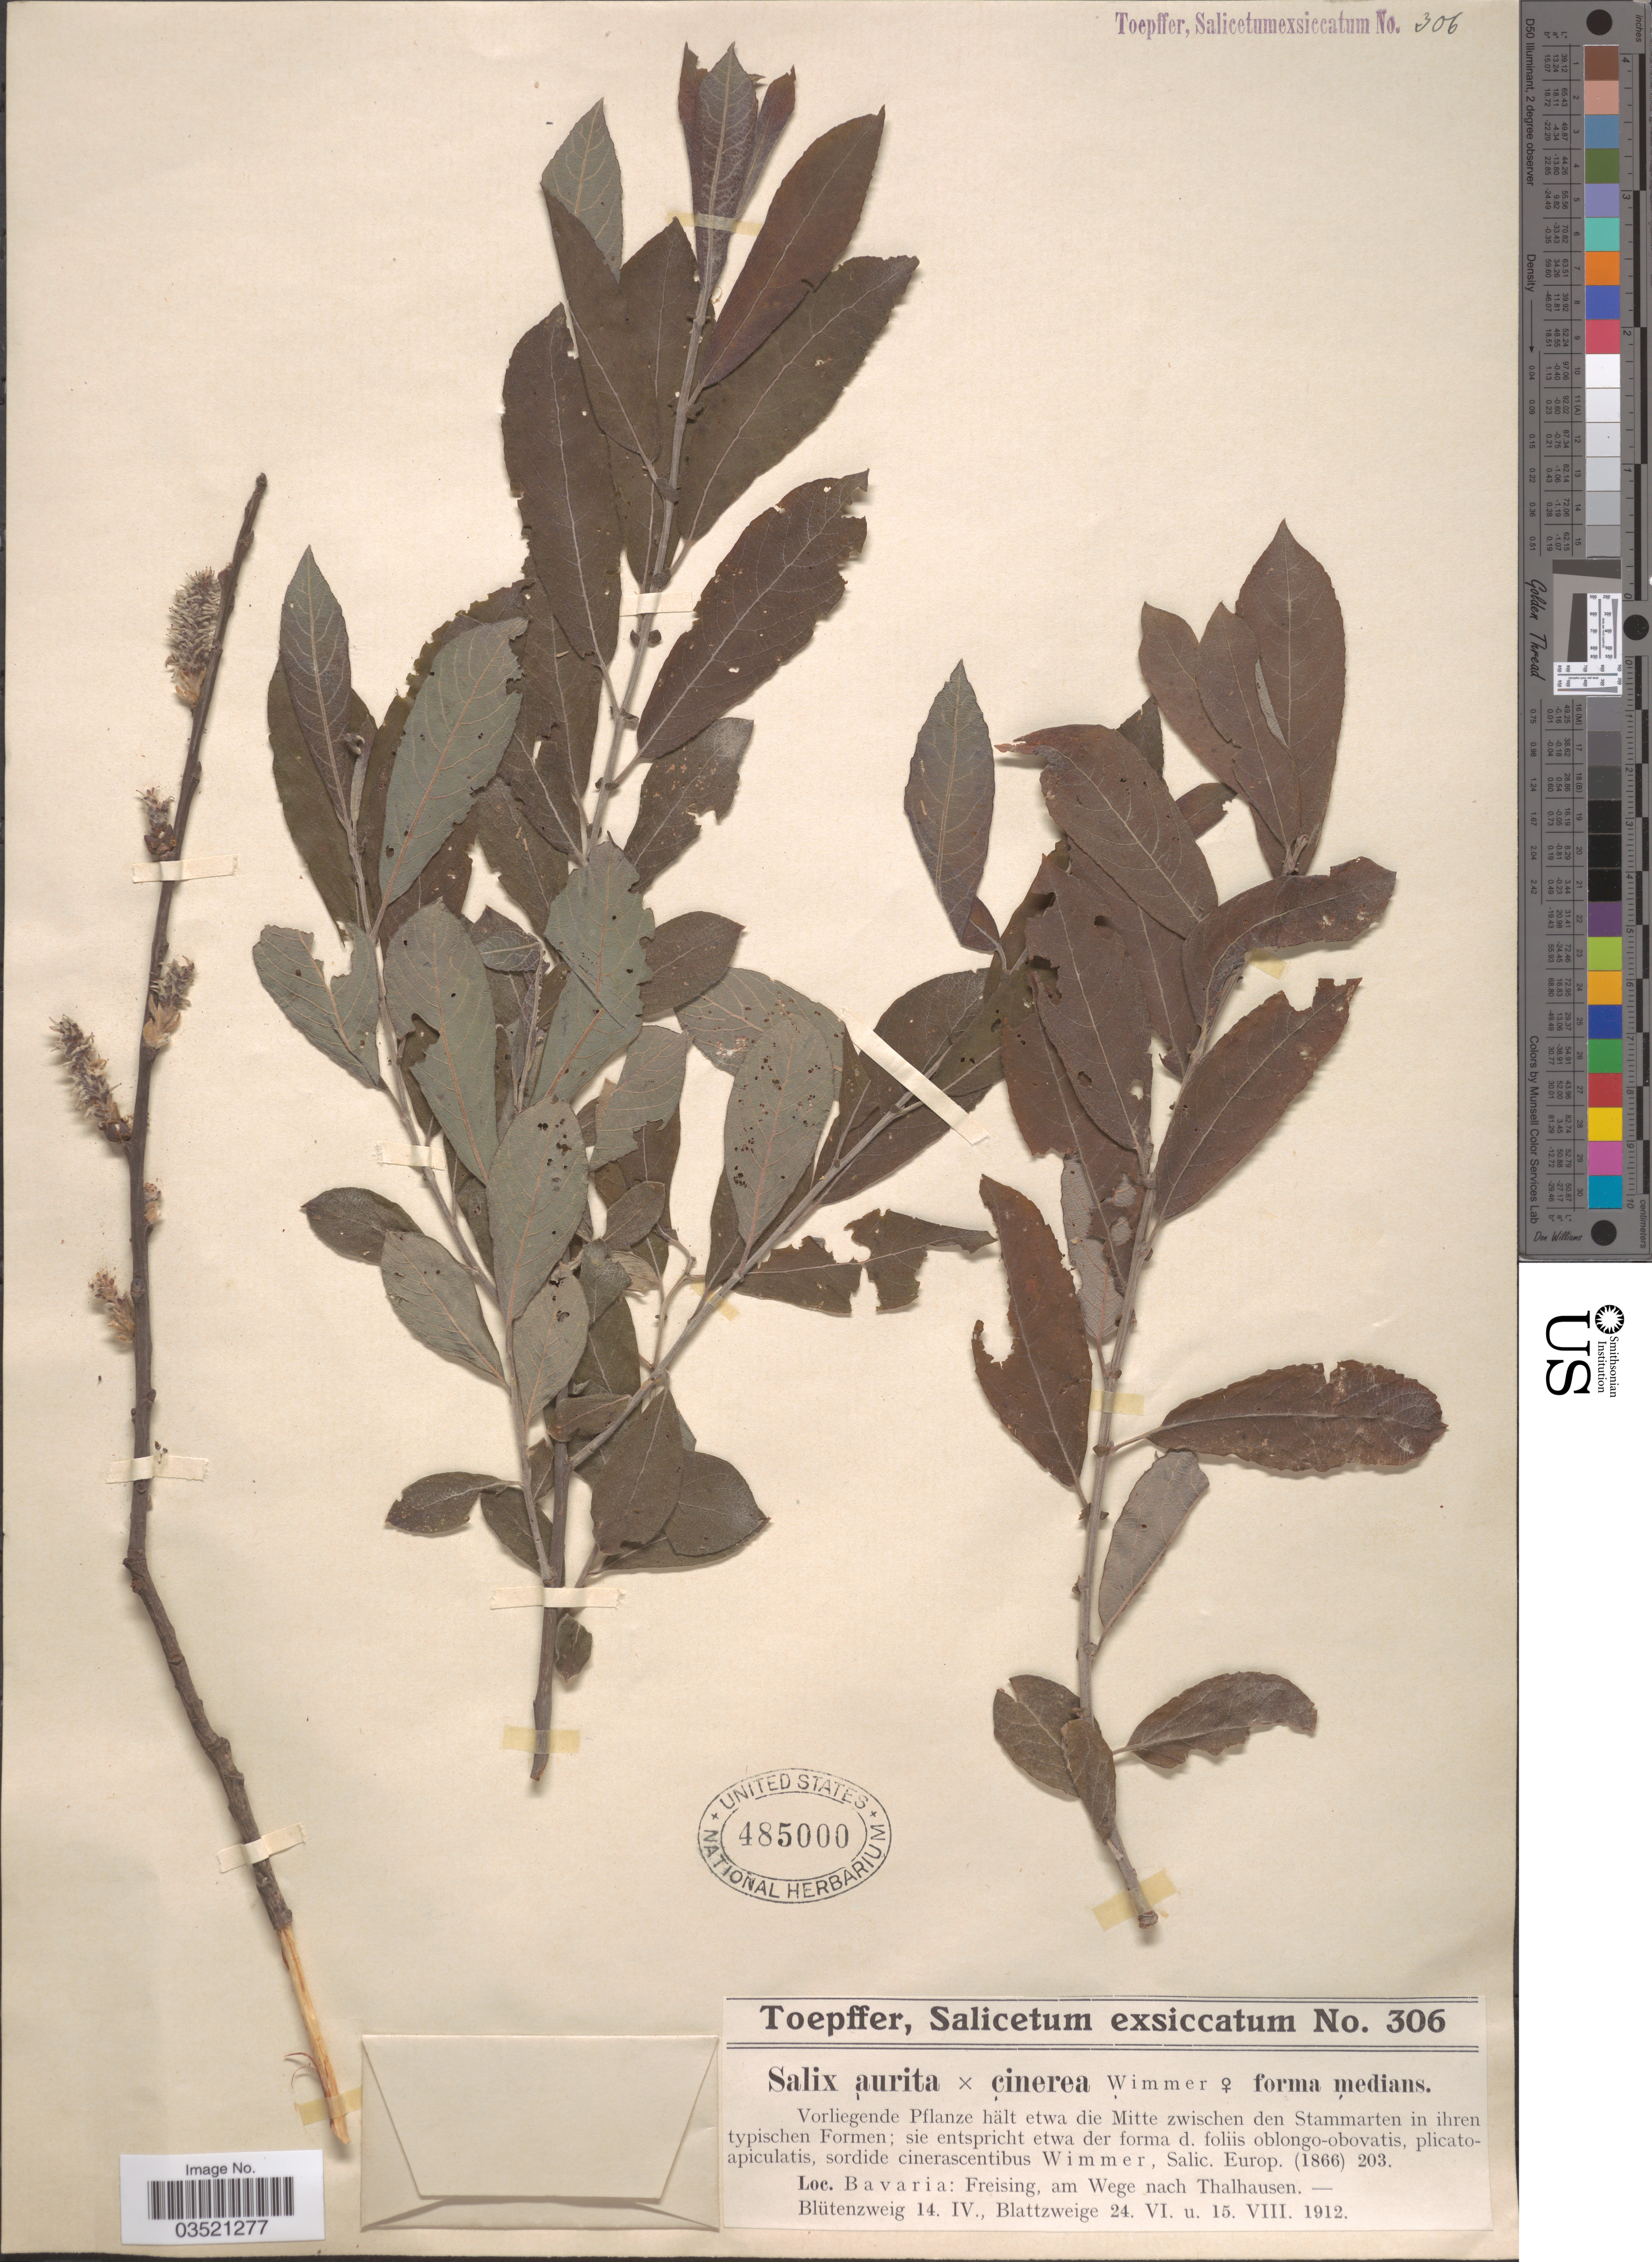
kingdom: Plantae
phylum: Tracheophyta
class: Magnoliopsida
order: Malpighiales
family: Salicaceae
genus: Salix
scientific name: Salix aurita x S. cinerea f. medians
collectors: A. Toepffer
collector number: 306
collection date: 1912-04-14/1912-08-15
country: Germany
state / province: Bayern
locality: Bavaria: Freising, am Wege nach Thalhausen.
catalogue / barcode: US 485000